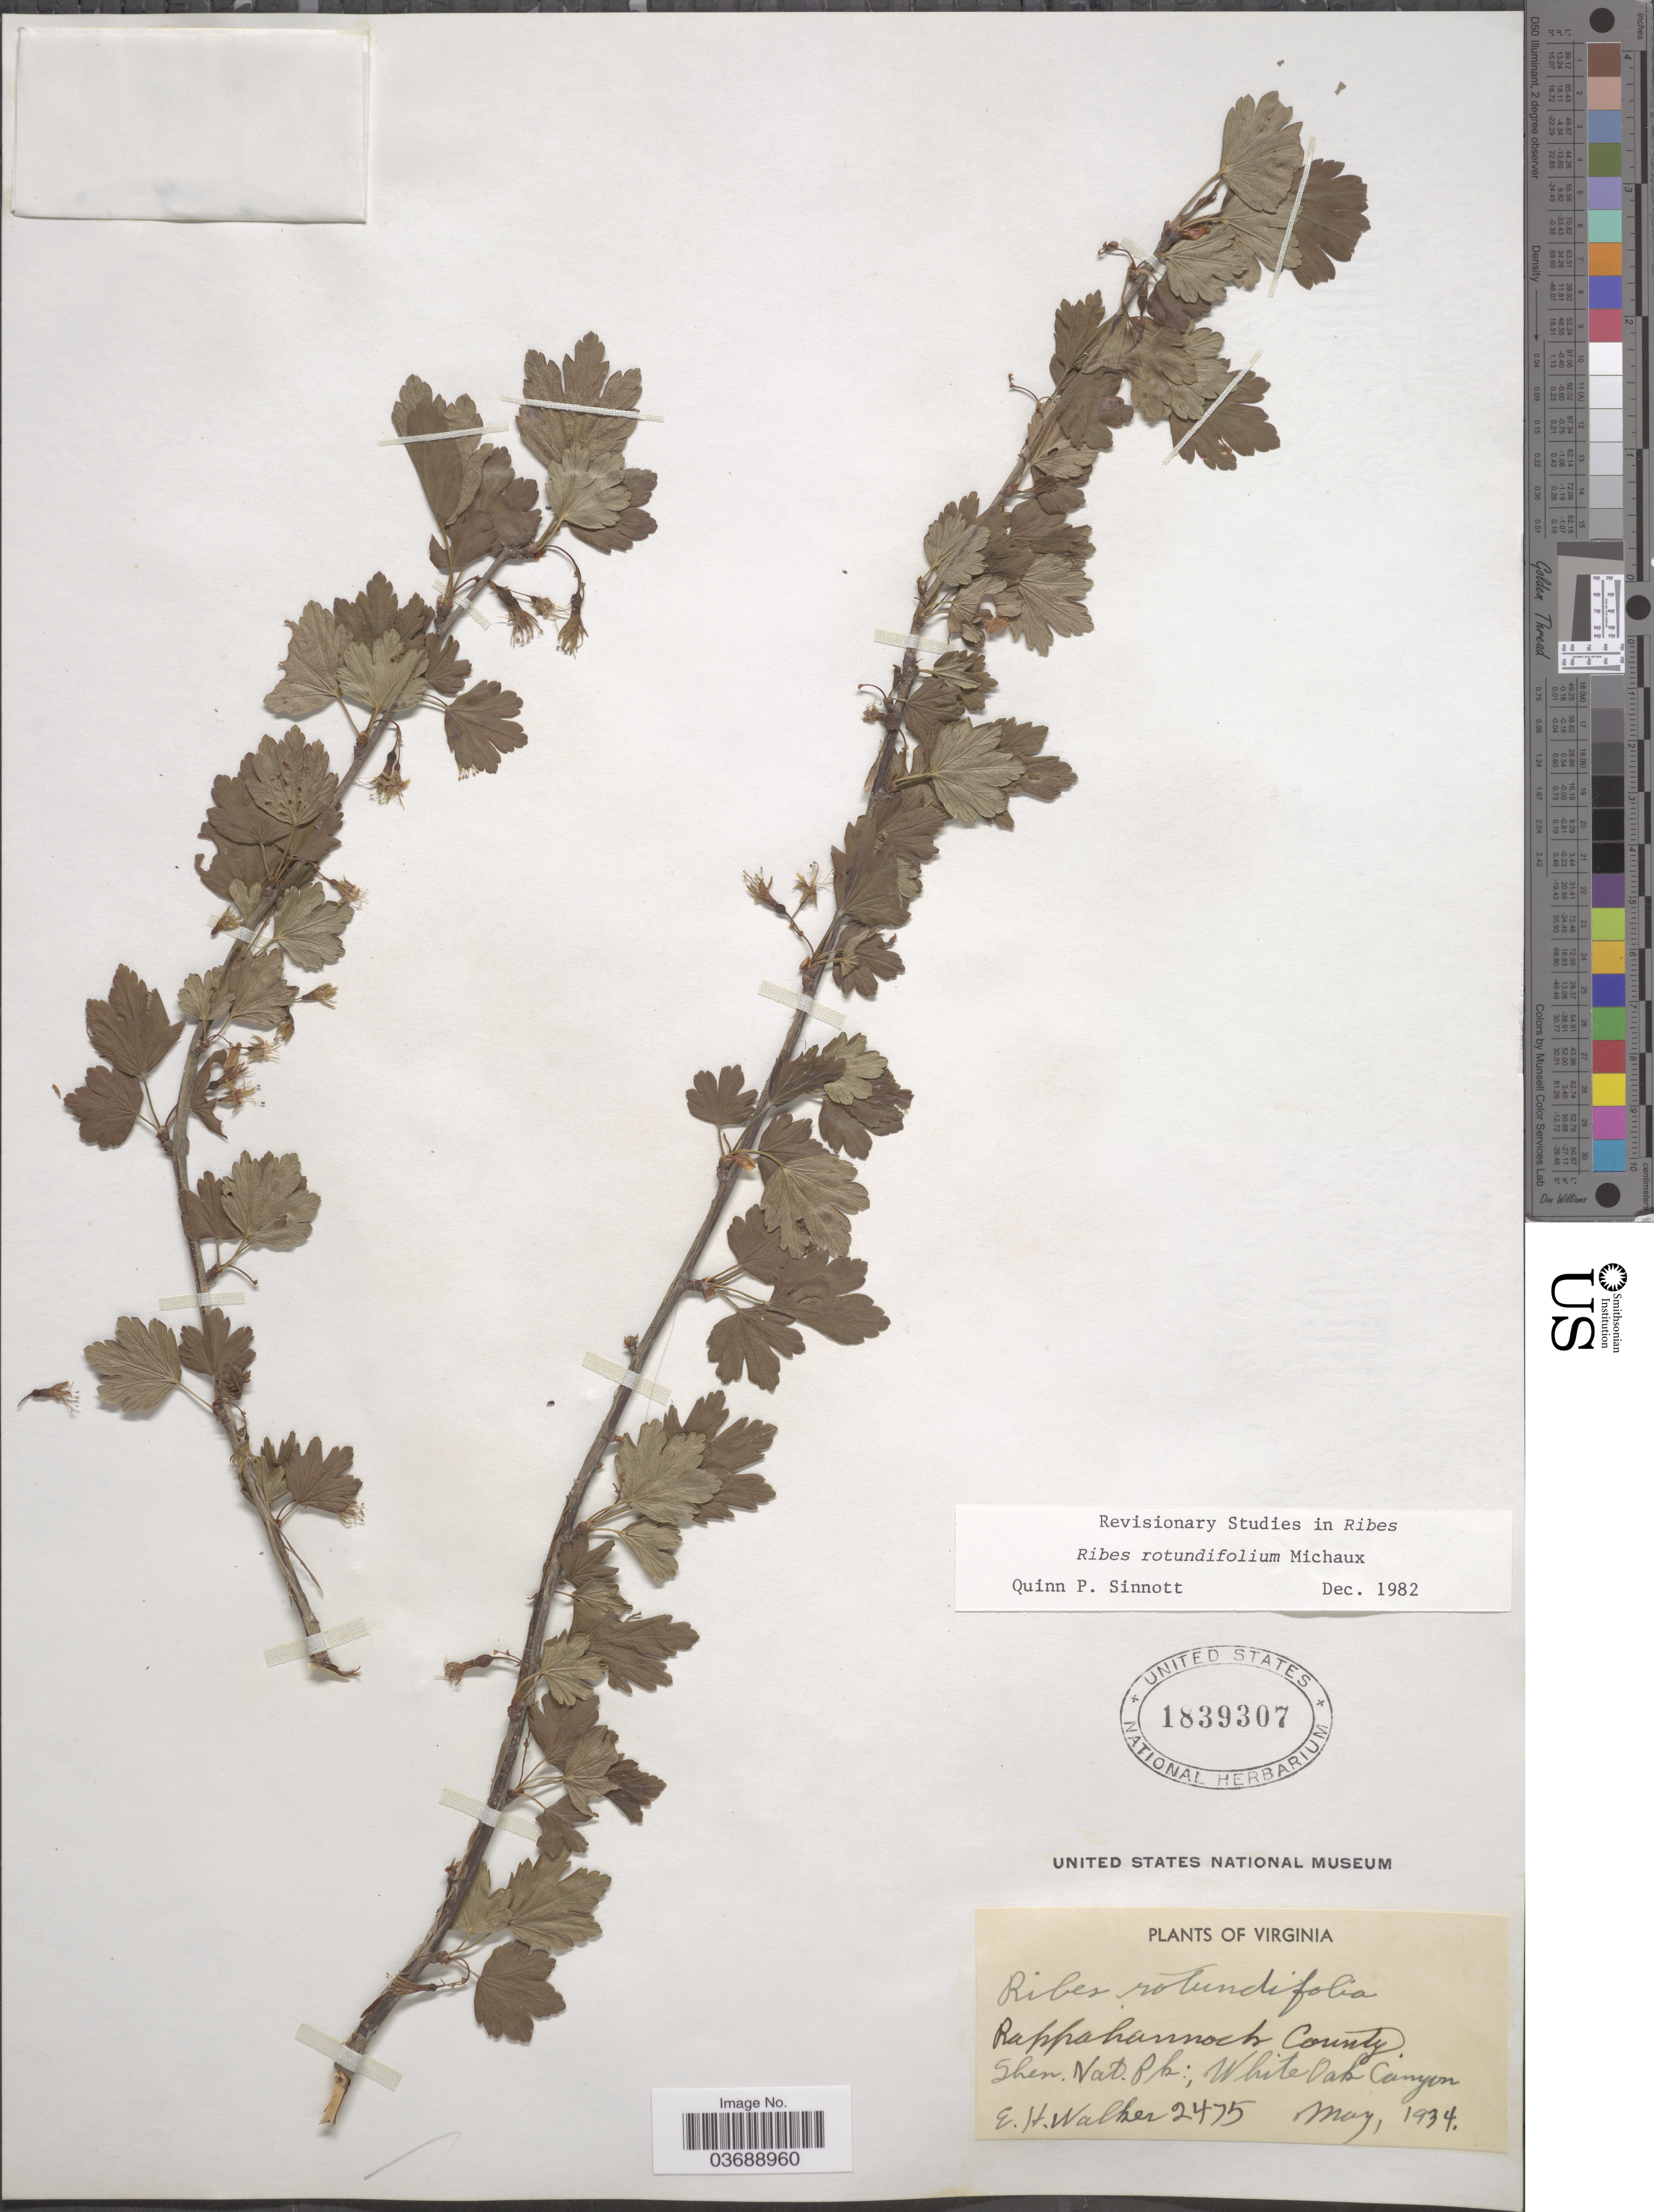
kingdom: Plantae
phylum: Tracheophyta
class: Magnoliopsida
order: Saxifragales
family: Grossulariaceae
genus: Ribes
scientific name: Ribes rotundifolium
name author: Michx.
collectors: E. H. Walker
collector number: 2475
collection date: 1934-05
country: United States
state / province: Virginia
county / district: Rappahannock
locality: Shen. Nat. Pk.; White Oak Canyon.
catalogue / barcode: US 1839307